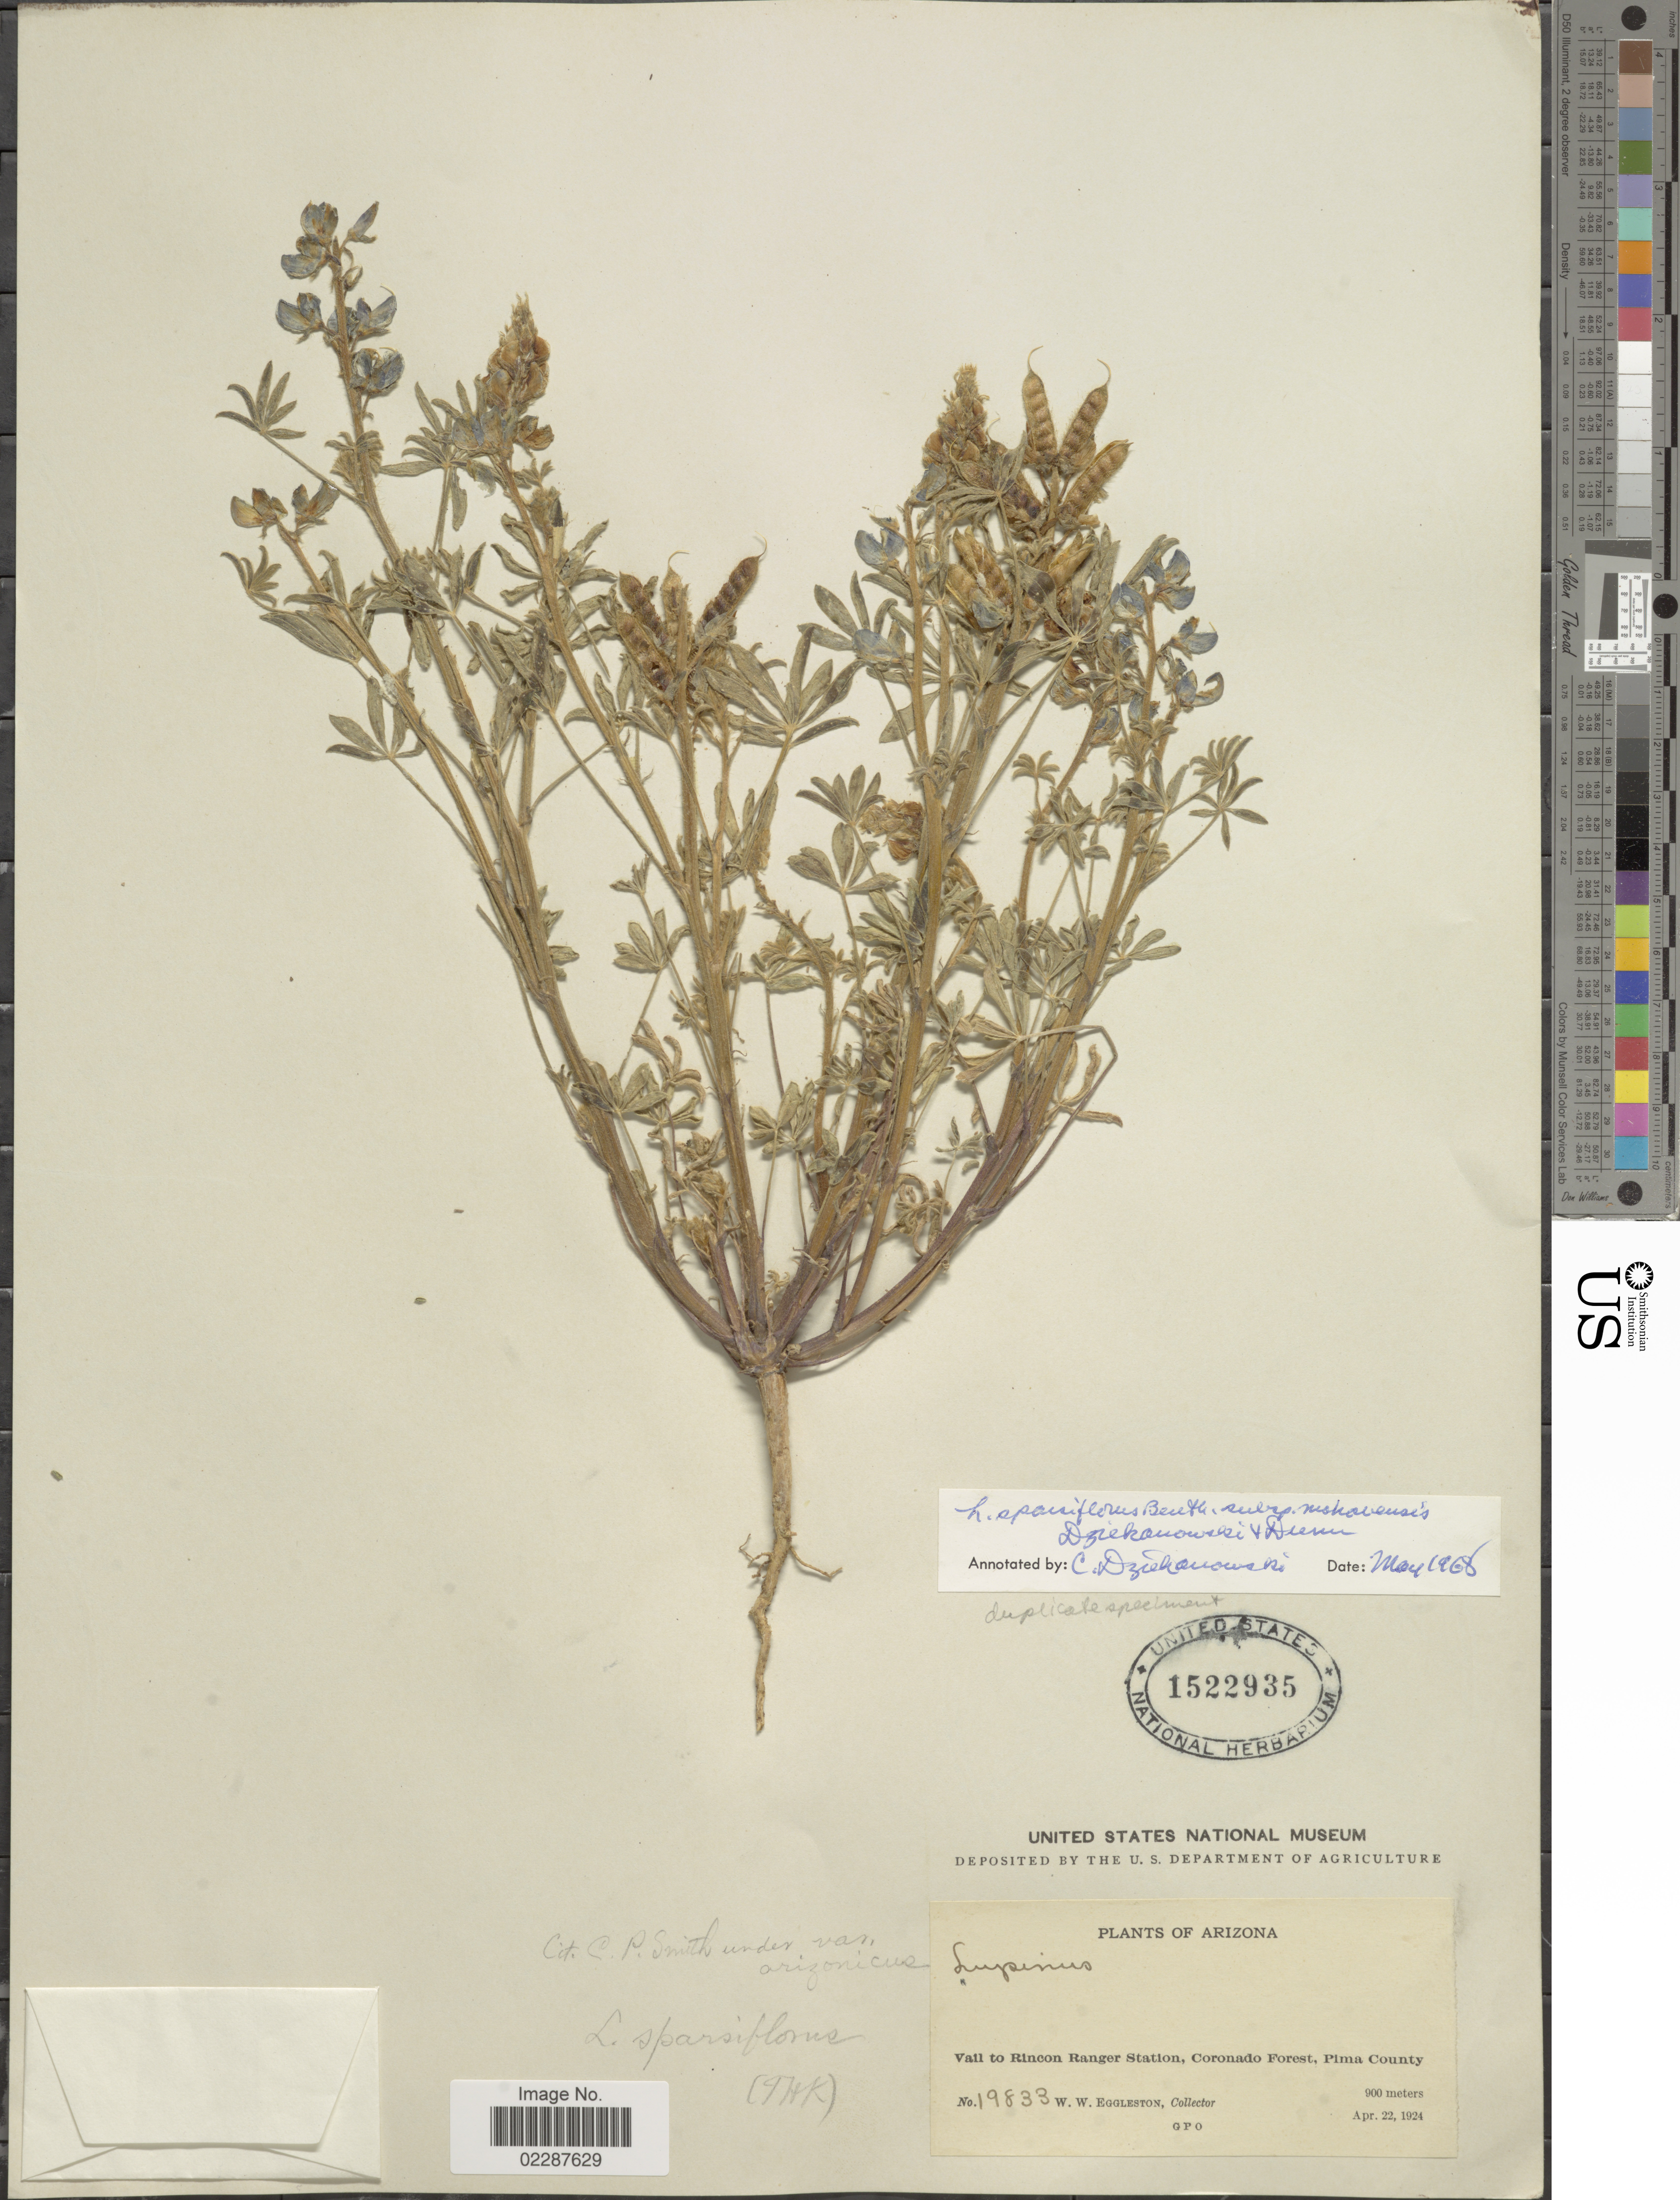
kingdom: Plantae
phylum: Tracheophyta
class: Magnoliopsida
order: Fabales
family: Fabaceae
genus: Lupinus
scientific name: Lupinus sparsiflorus subsp. mohavensis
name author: Dziekanowski & D.B. Dunn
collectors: W. W. Eggleston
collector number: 19833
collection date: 1924-04-22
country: United States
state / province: Arizona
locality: Vail to Rincon Ranger Station, Coronado Forest, Pima County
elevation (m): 900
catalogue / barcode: US 1522935